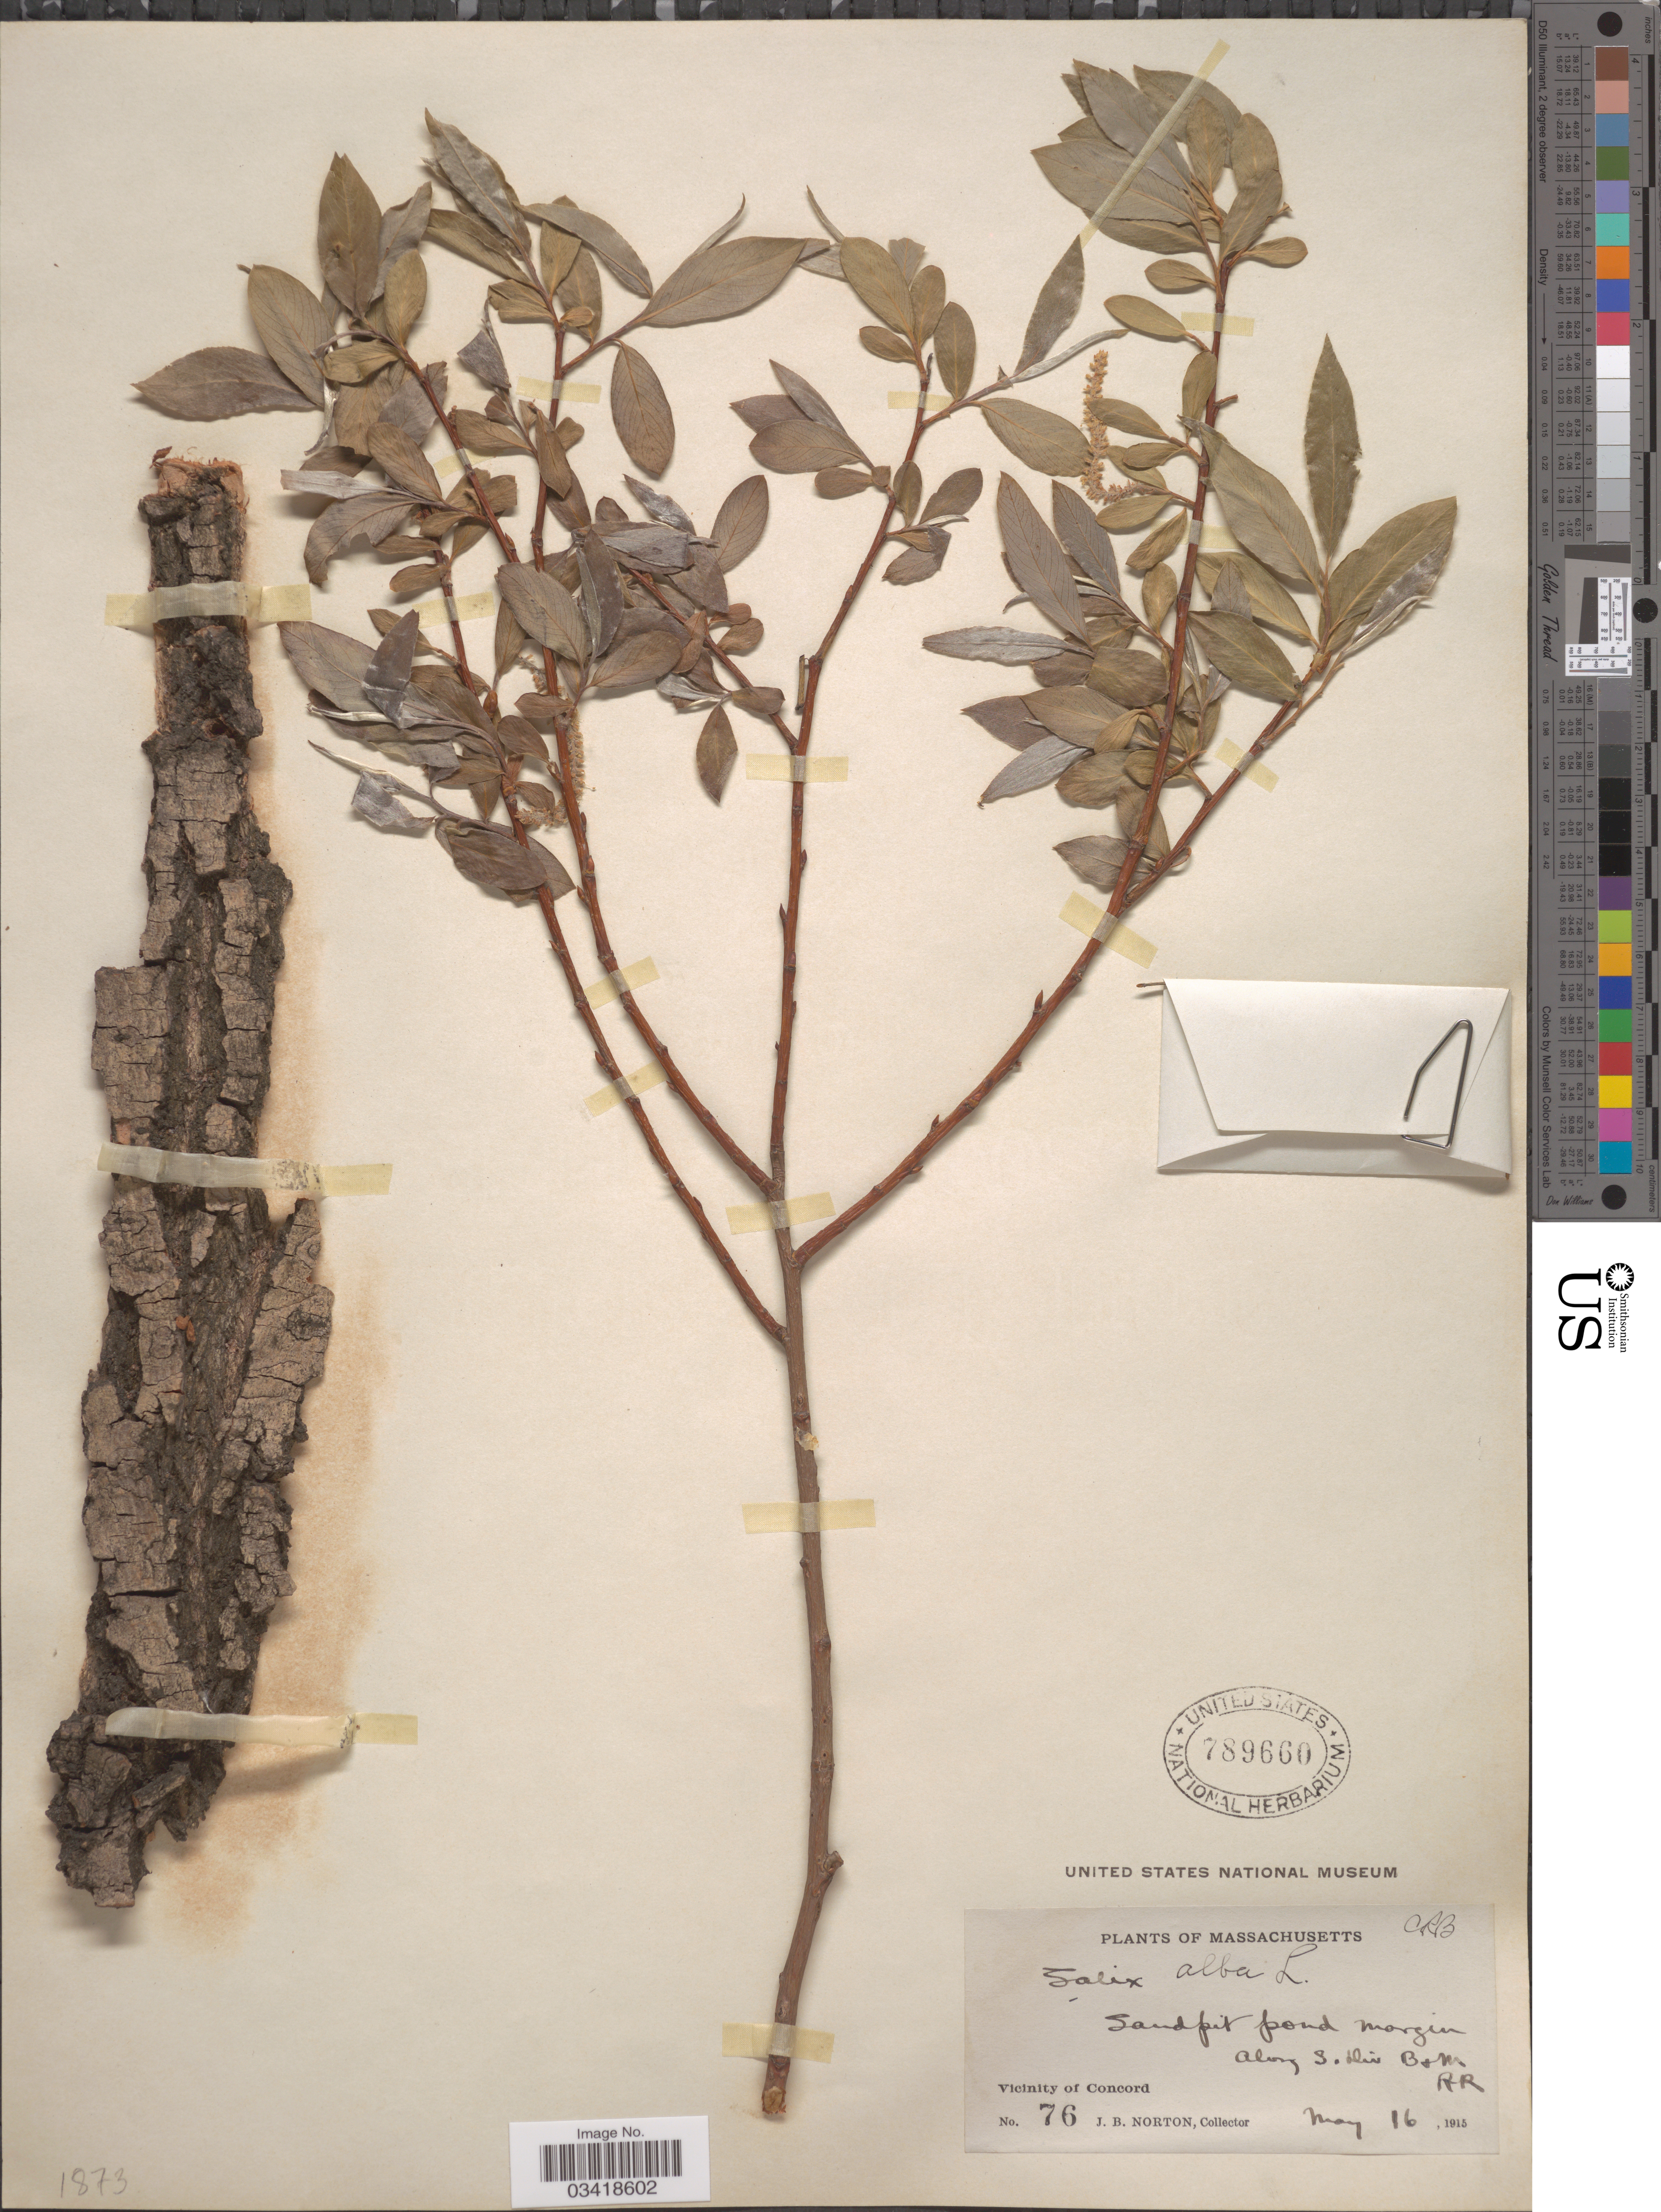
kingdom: Plantae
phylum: Tracheophyta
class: Magnoliopsida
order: Malpighiales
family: Salicaceae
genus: Salix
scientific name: Salix alba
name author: L.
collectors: J. B. Norton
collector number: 76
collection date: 1915-05-16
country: United States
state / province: Massachusetts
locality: Sand pit pond margin. Along S. Div B+M RR. Vicinity of Concord.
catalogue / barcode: US 789660